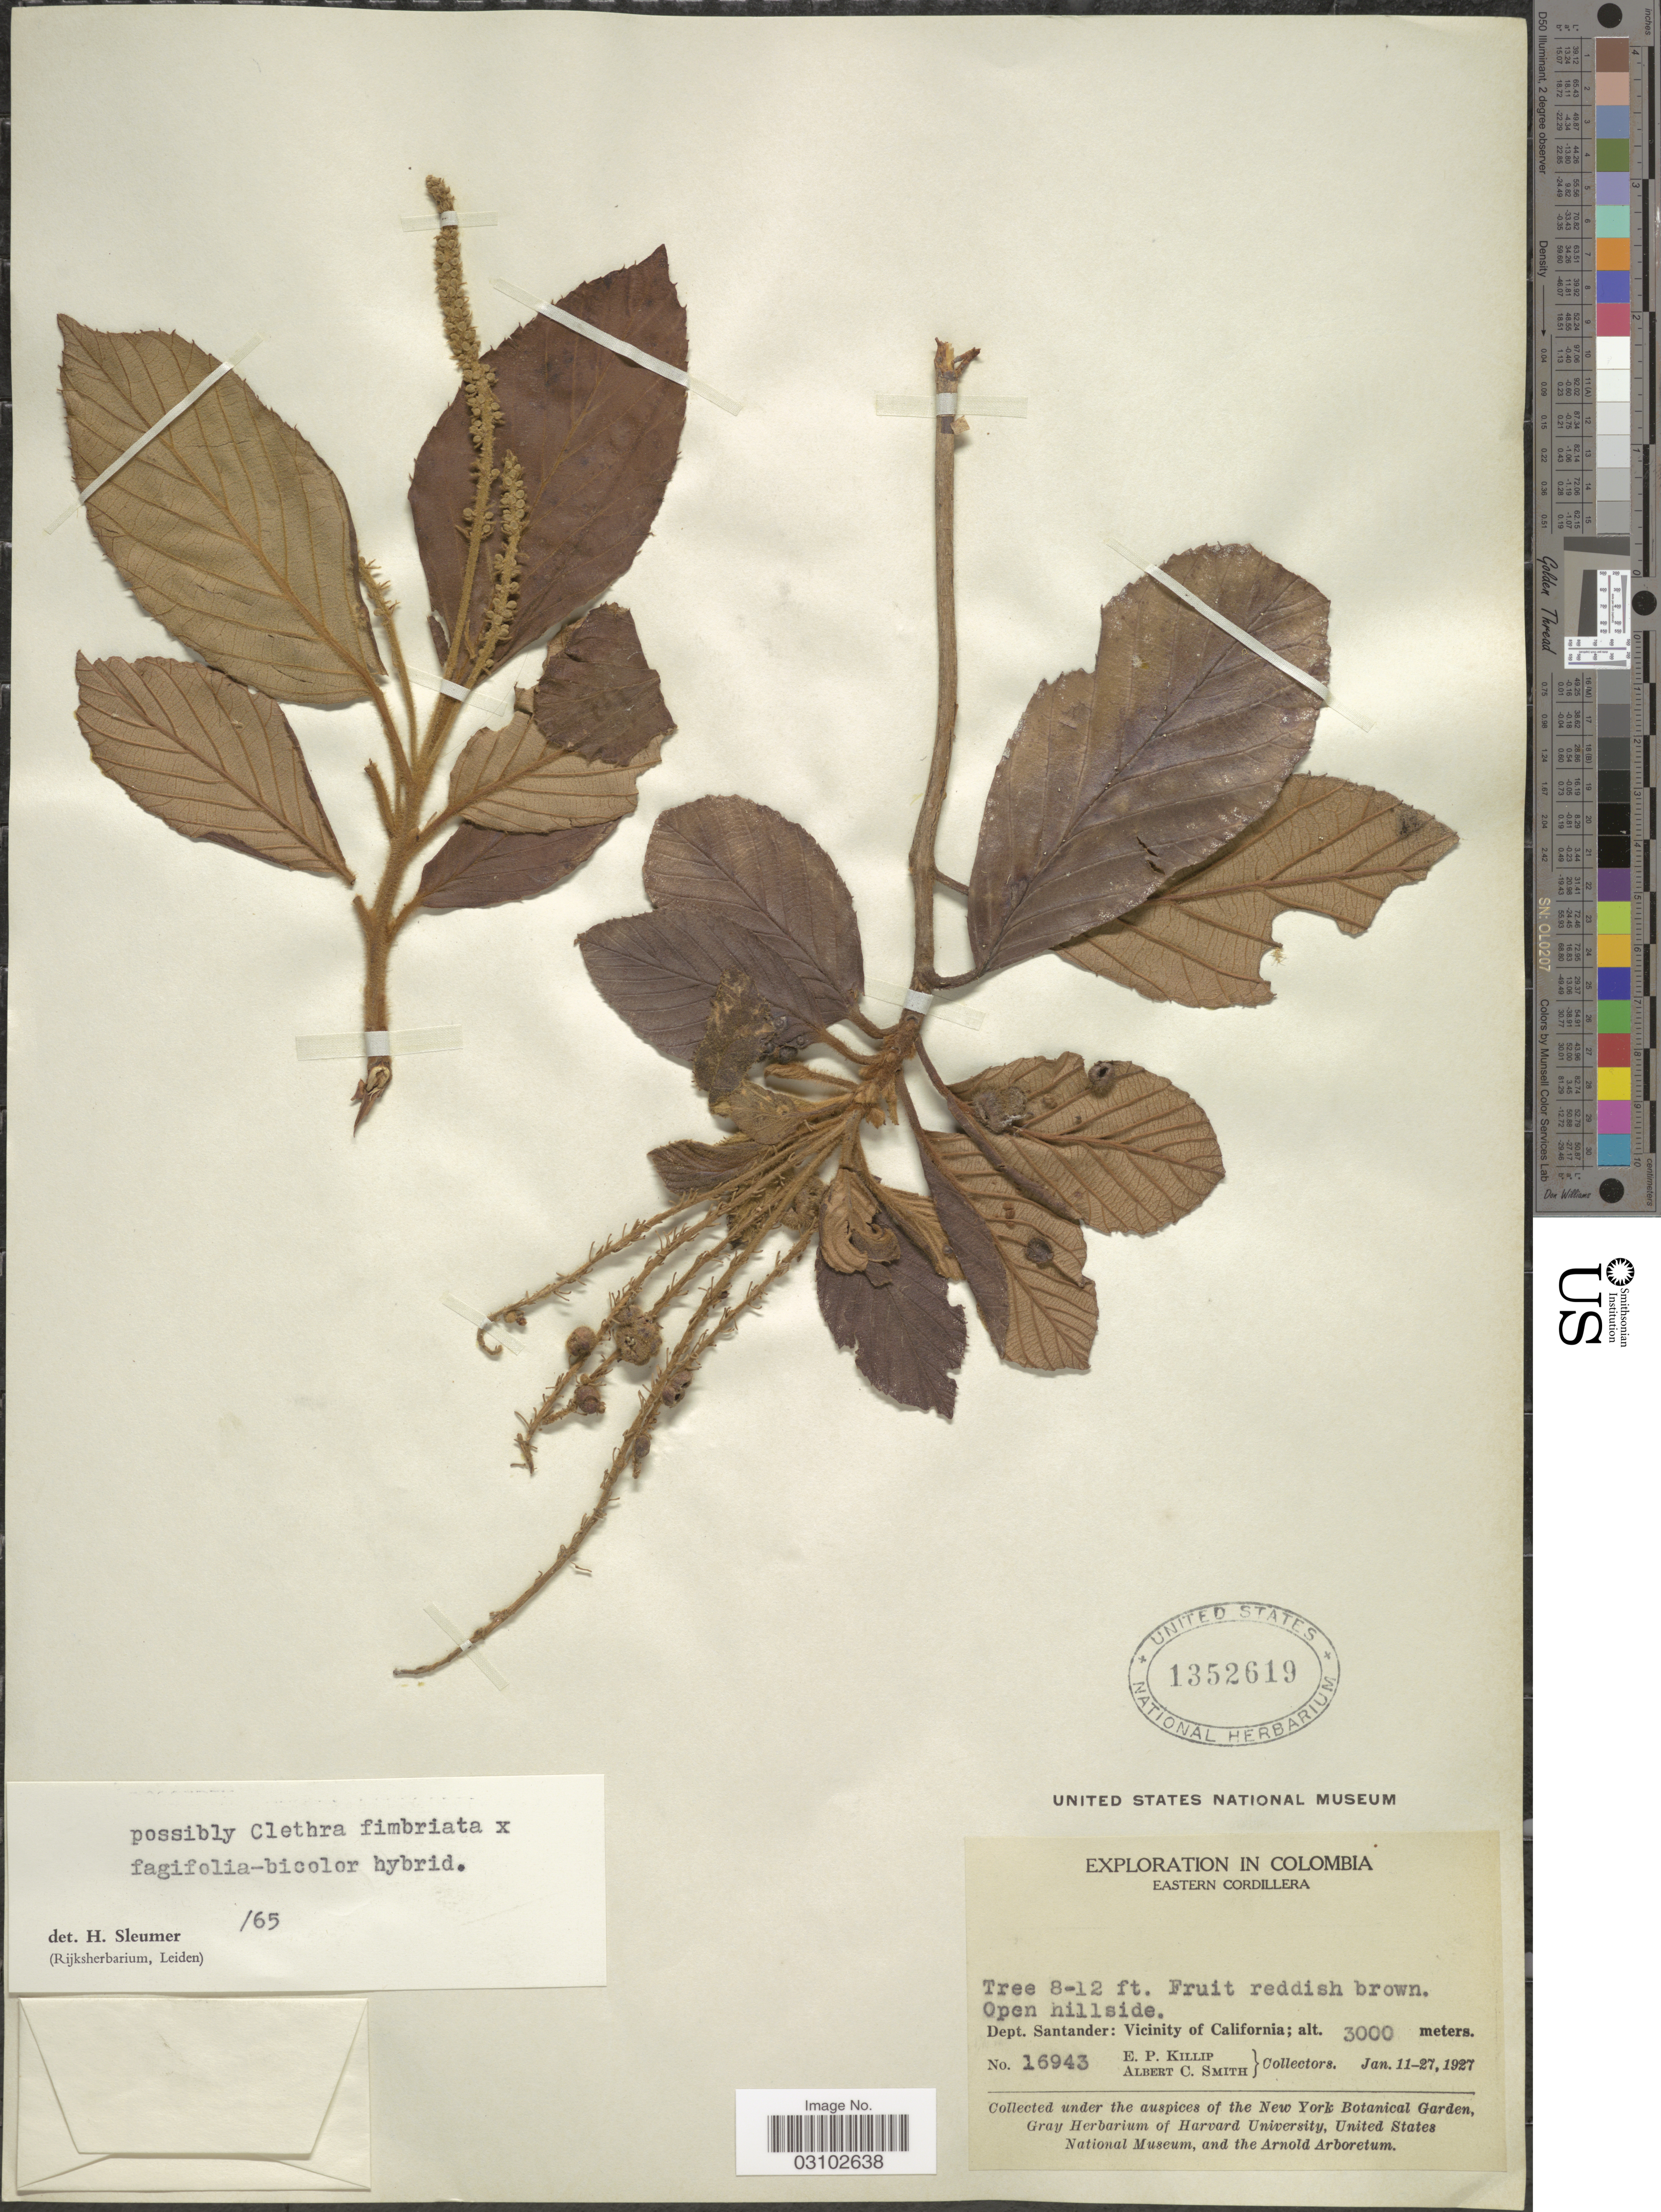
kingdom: Plantae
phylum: Tracheophyta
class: Magnoliopsida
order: Ericales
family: Clethraceae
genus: Clethra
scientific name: Clethra fimbriata x C. fagifolia var. bicolor Kunth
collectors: E. P. Killip & A. C. Smith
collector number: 16943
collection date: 1927-01-11/1927-01-27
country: Colombia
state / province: Santander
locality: Eastern Cordillera. Dept. Santander: Vicinity of California.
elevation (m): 3000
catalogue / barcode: US 1352619